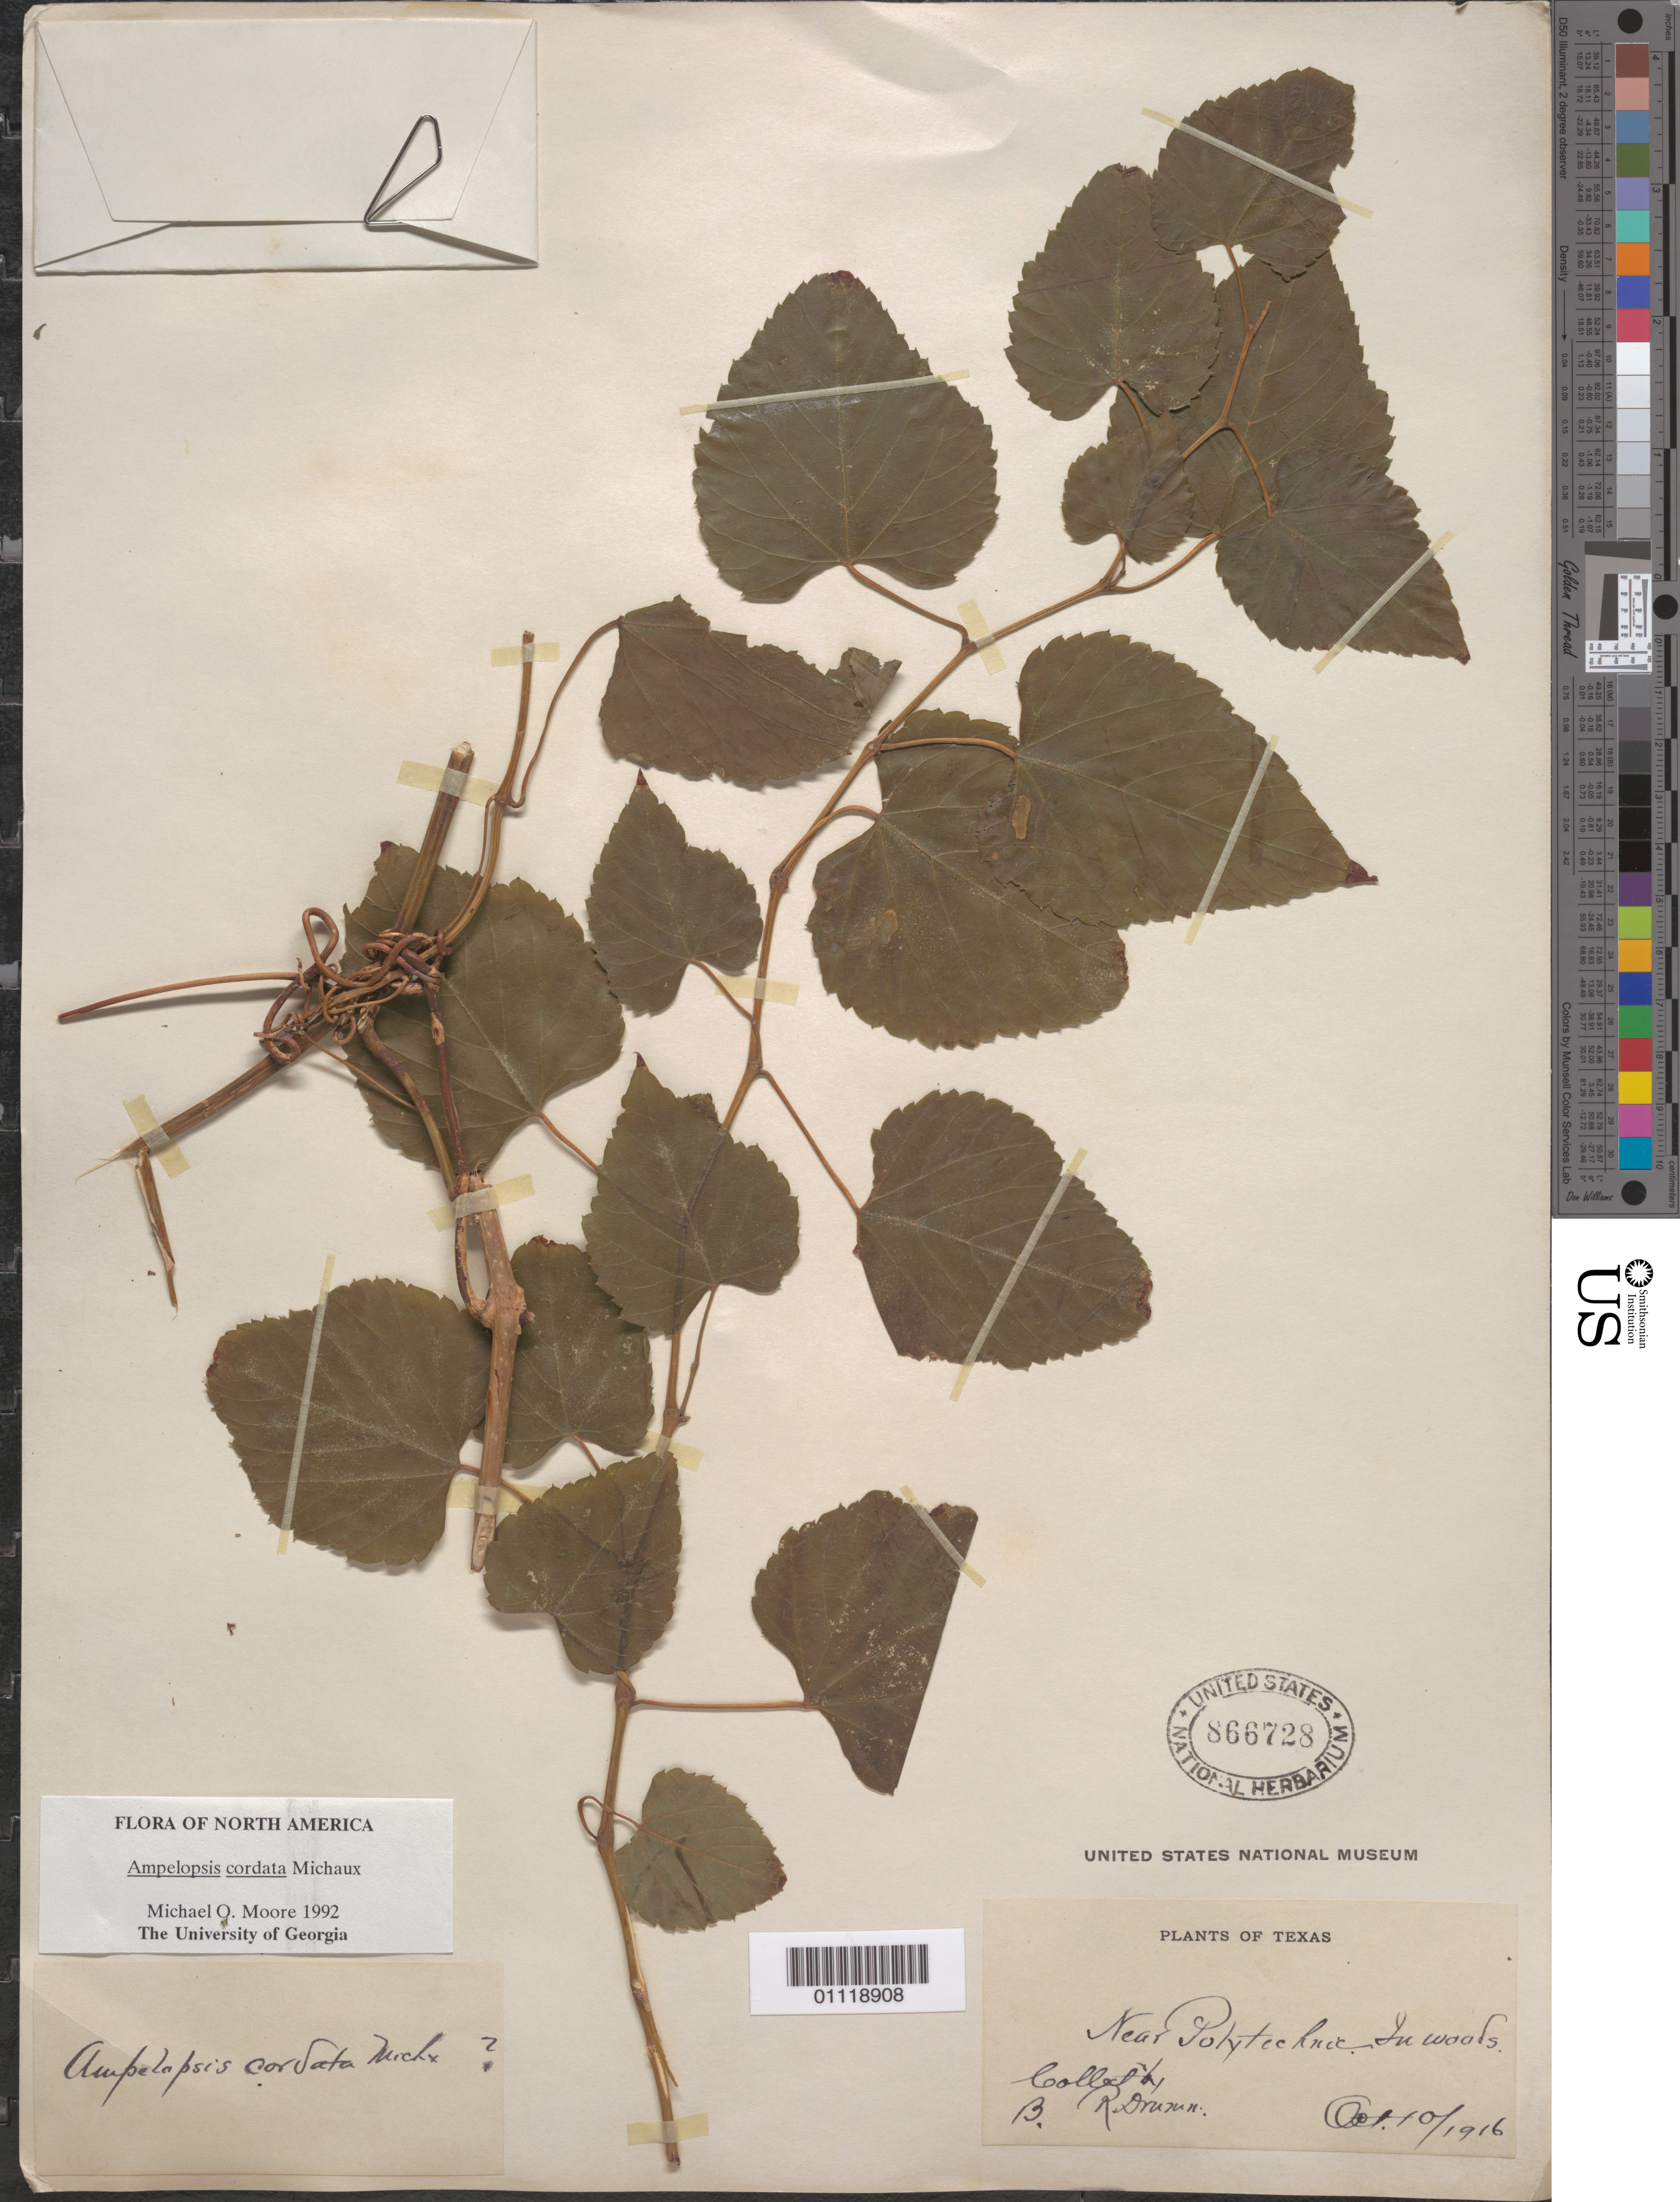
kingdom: Plantae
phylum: Tracheophyta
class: Magnoliopsida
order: Vitales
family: Vitaceae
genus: Ampelopsis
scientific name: Ampelopsis cordata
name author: Michx.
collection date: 1916-10-10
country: United States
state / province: Texas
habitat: In woods.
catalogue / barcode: US 866728